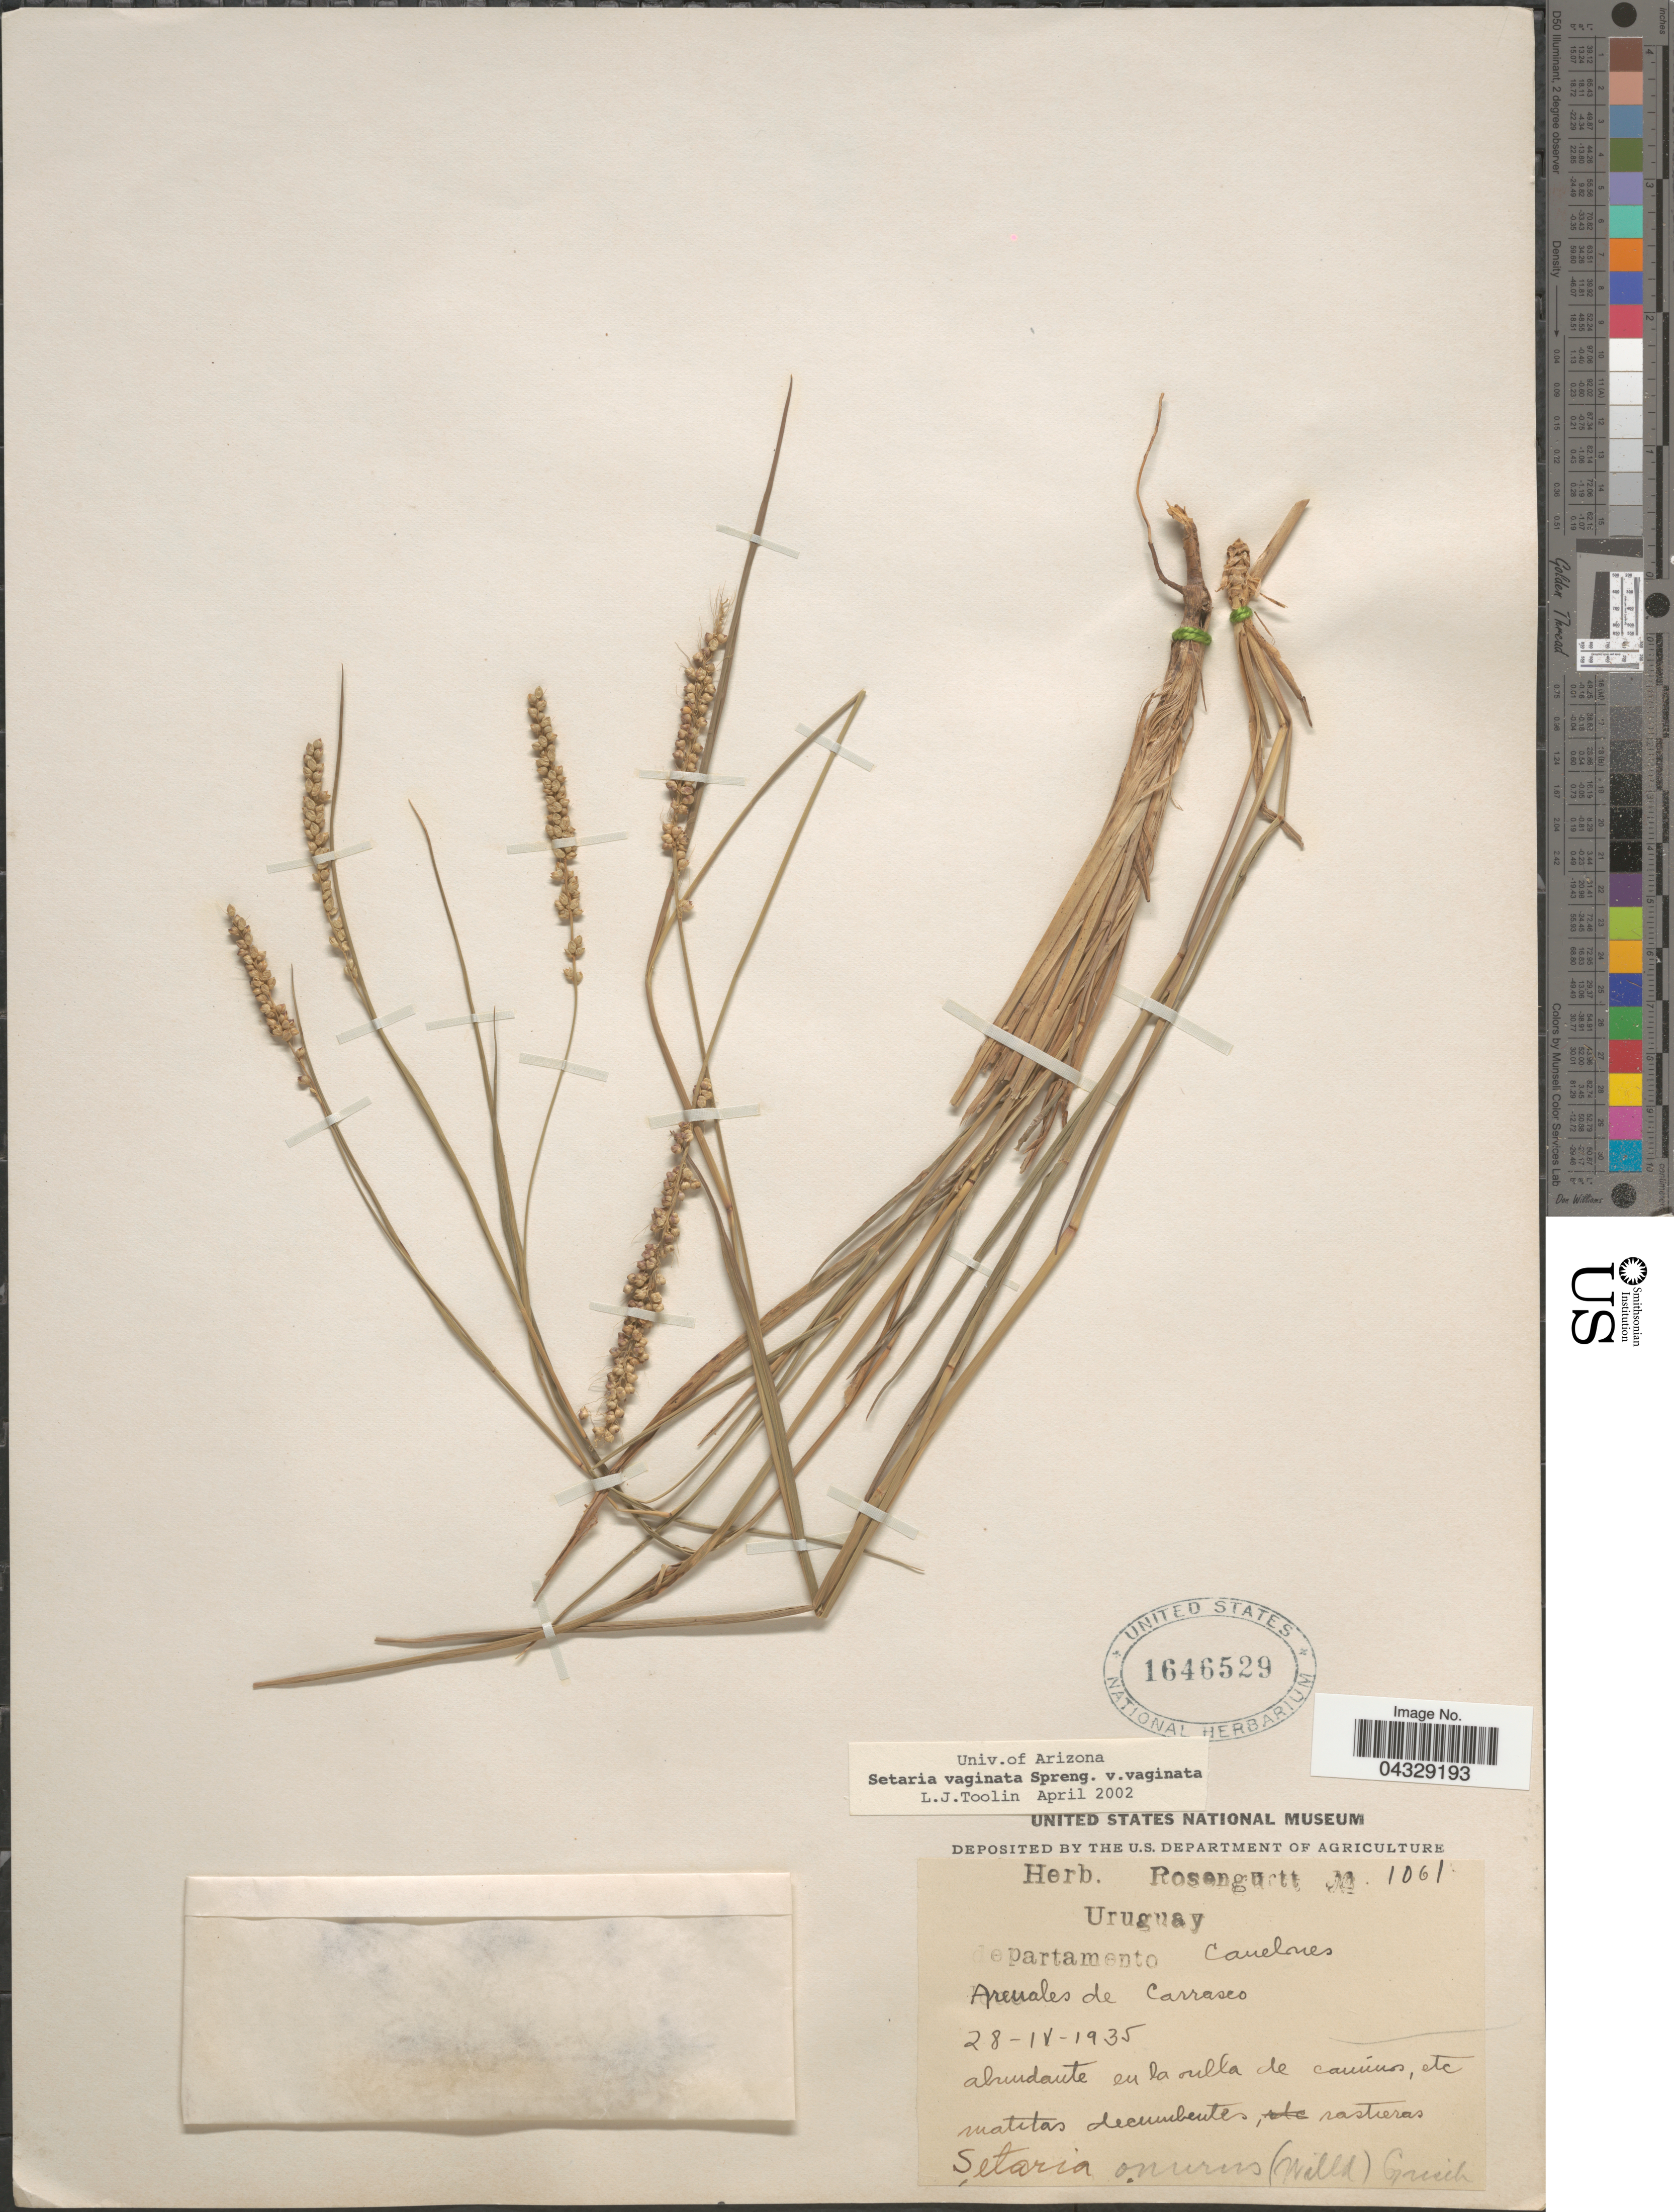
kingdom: Plantae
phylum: Tracheophyta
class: Liliopsida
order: Poales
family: Poaceae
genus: Setaria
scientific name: Setaria vaginata var. vaginata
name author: C.K. Spreng.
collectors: ex herb. Rosengurtt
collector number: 1061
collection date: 1935-04-28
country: Uruguay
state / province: Canelones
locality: Departamento Canelones. Arenales de Carrasco.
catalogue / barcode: US 1646529